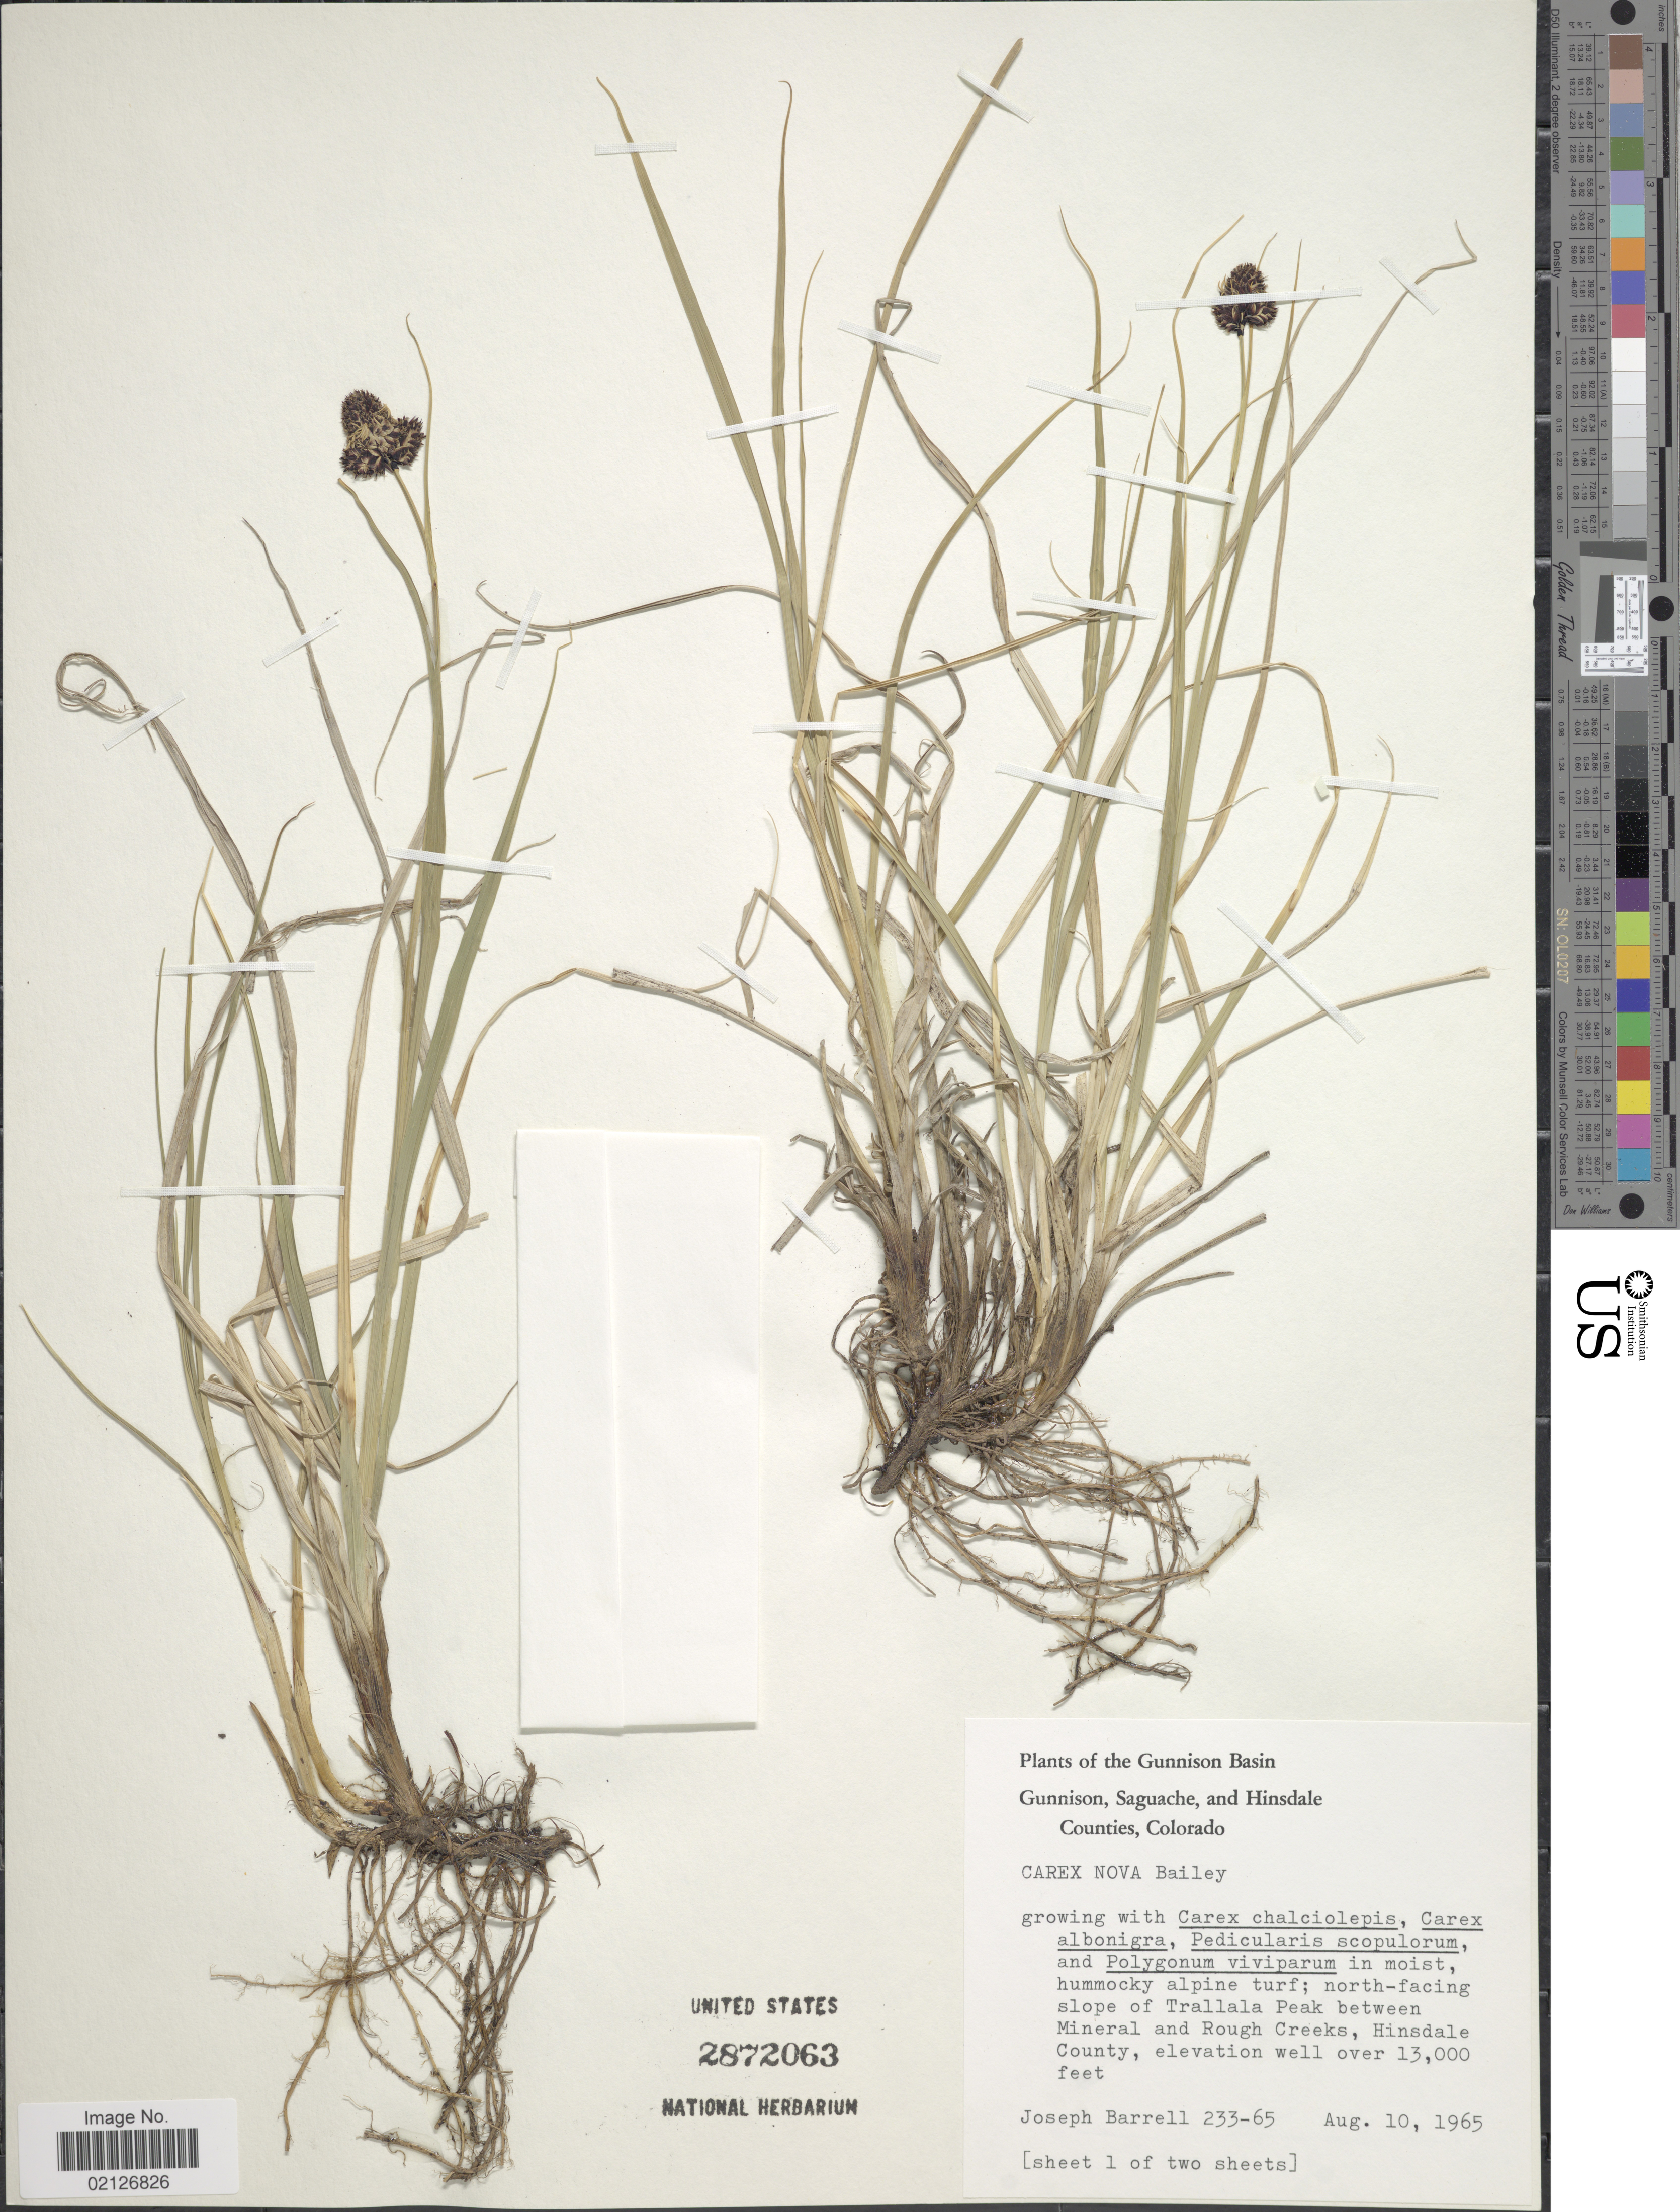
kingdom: Plantae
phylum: Tracheophyta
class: Liliopsida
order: Poales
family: Cyperaceae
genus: Carex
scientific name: Carex nova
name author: L.H. Bailey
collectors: J. Barrell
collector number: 233-65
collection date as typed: Transcribed d/m/y: 10/8/19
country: United States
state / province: Colorado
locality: Gunnison Basin, Gunnison, Saguache, and Hinsdale Counties, in moist hummocky alpine turf; north-facing slope of Trallala Peak between Mineral and Rough Creeks, Hinsdale County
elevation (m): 3962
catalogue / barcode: US 2872063